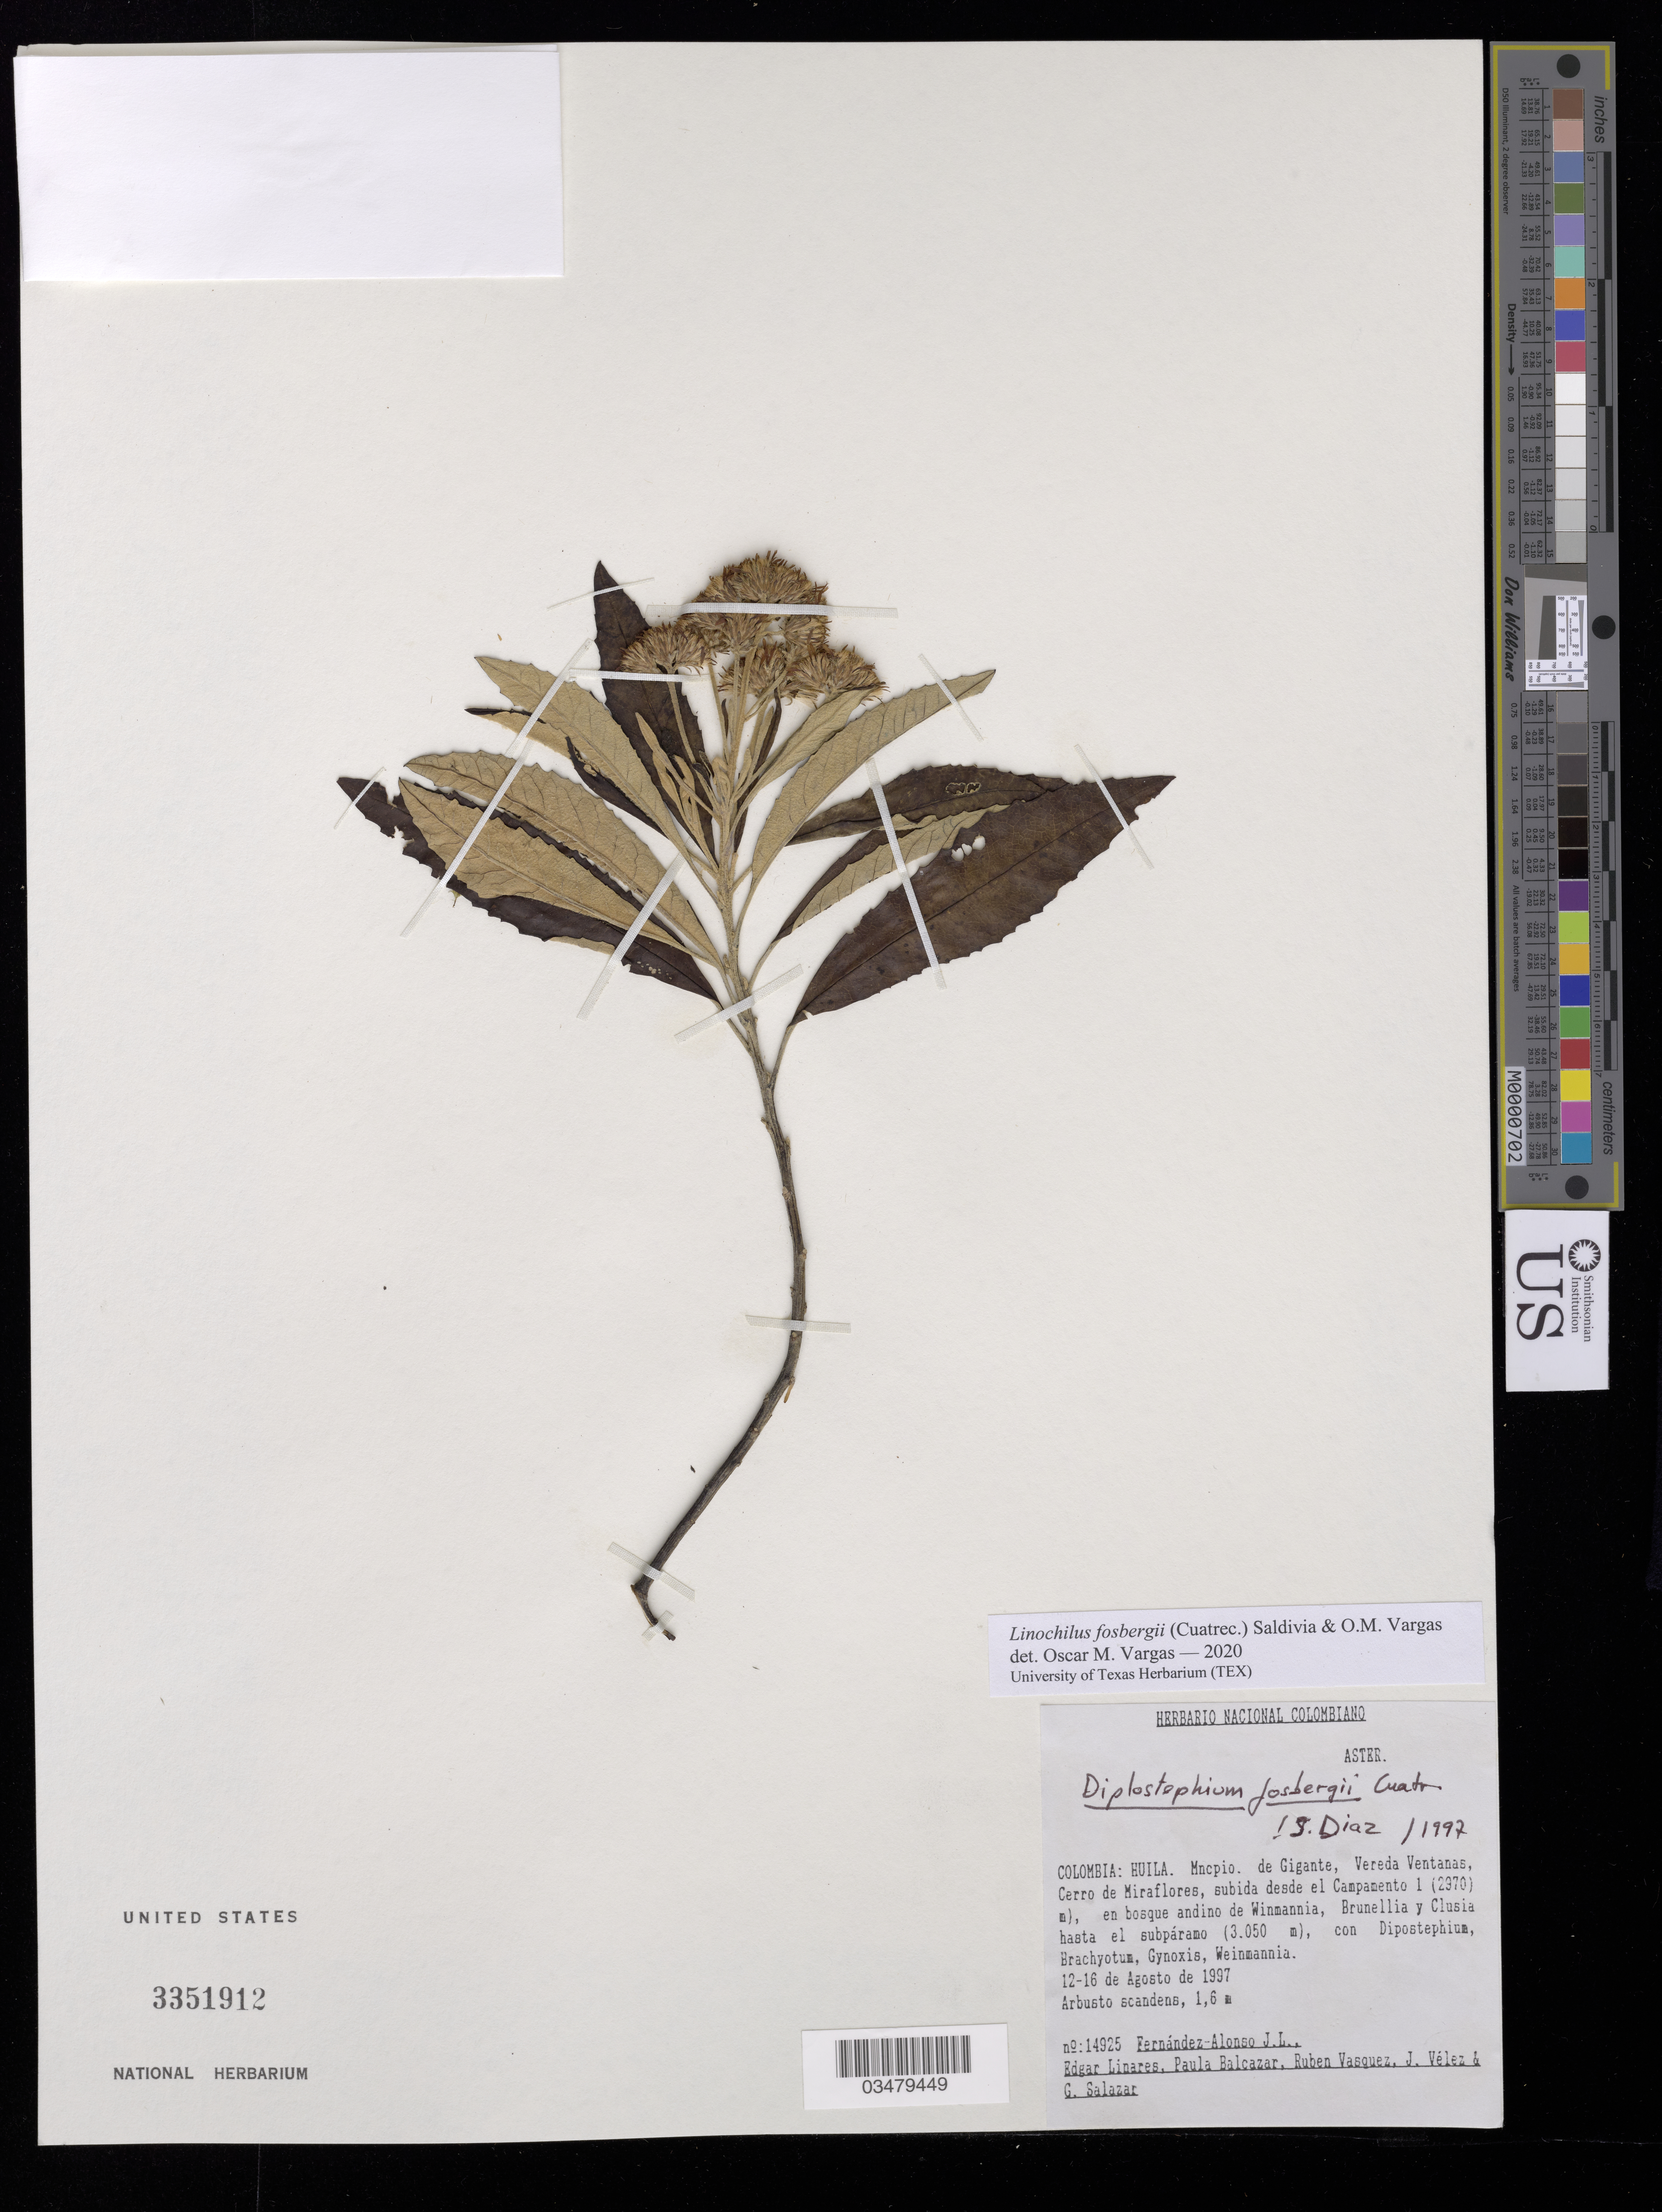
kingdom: Plantae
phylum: Tracheophyta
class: Magnoliopsida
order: Asterales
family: Asteraceae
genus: Linochilus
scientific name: Linochilus fosbergii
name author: (Cuatrec.) Saldivia & O.M. Vargas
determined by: Vargas, Oscar M.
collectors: J. L. Fernández-Alonso, E. Linares, P. Balcazar, R. Vasquez & et al.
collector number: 14925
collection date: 1997-08-12/1998-08-16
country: Colombia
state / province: Huila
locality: Mncpio. de Gigante, Vereda Ventanas, Cerro de Miraflores, Paramo de Miraflores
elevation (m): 2950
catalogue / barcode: US 3351912